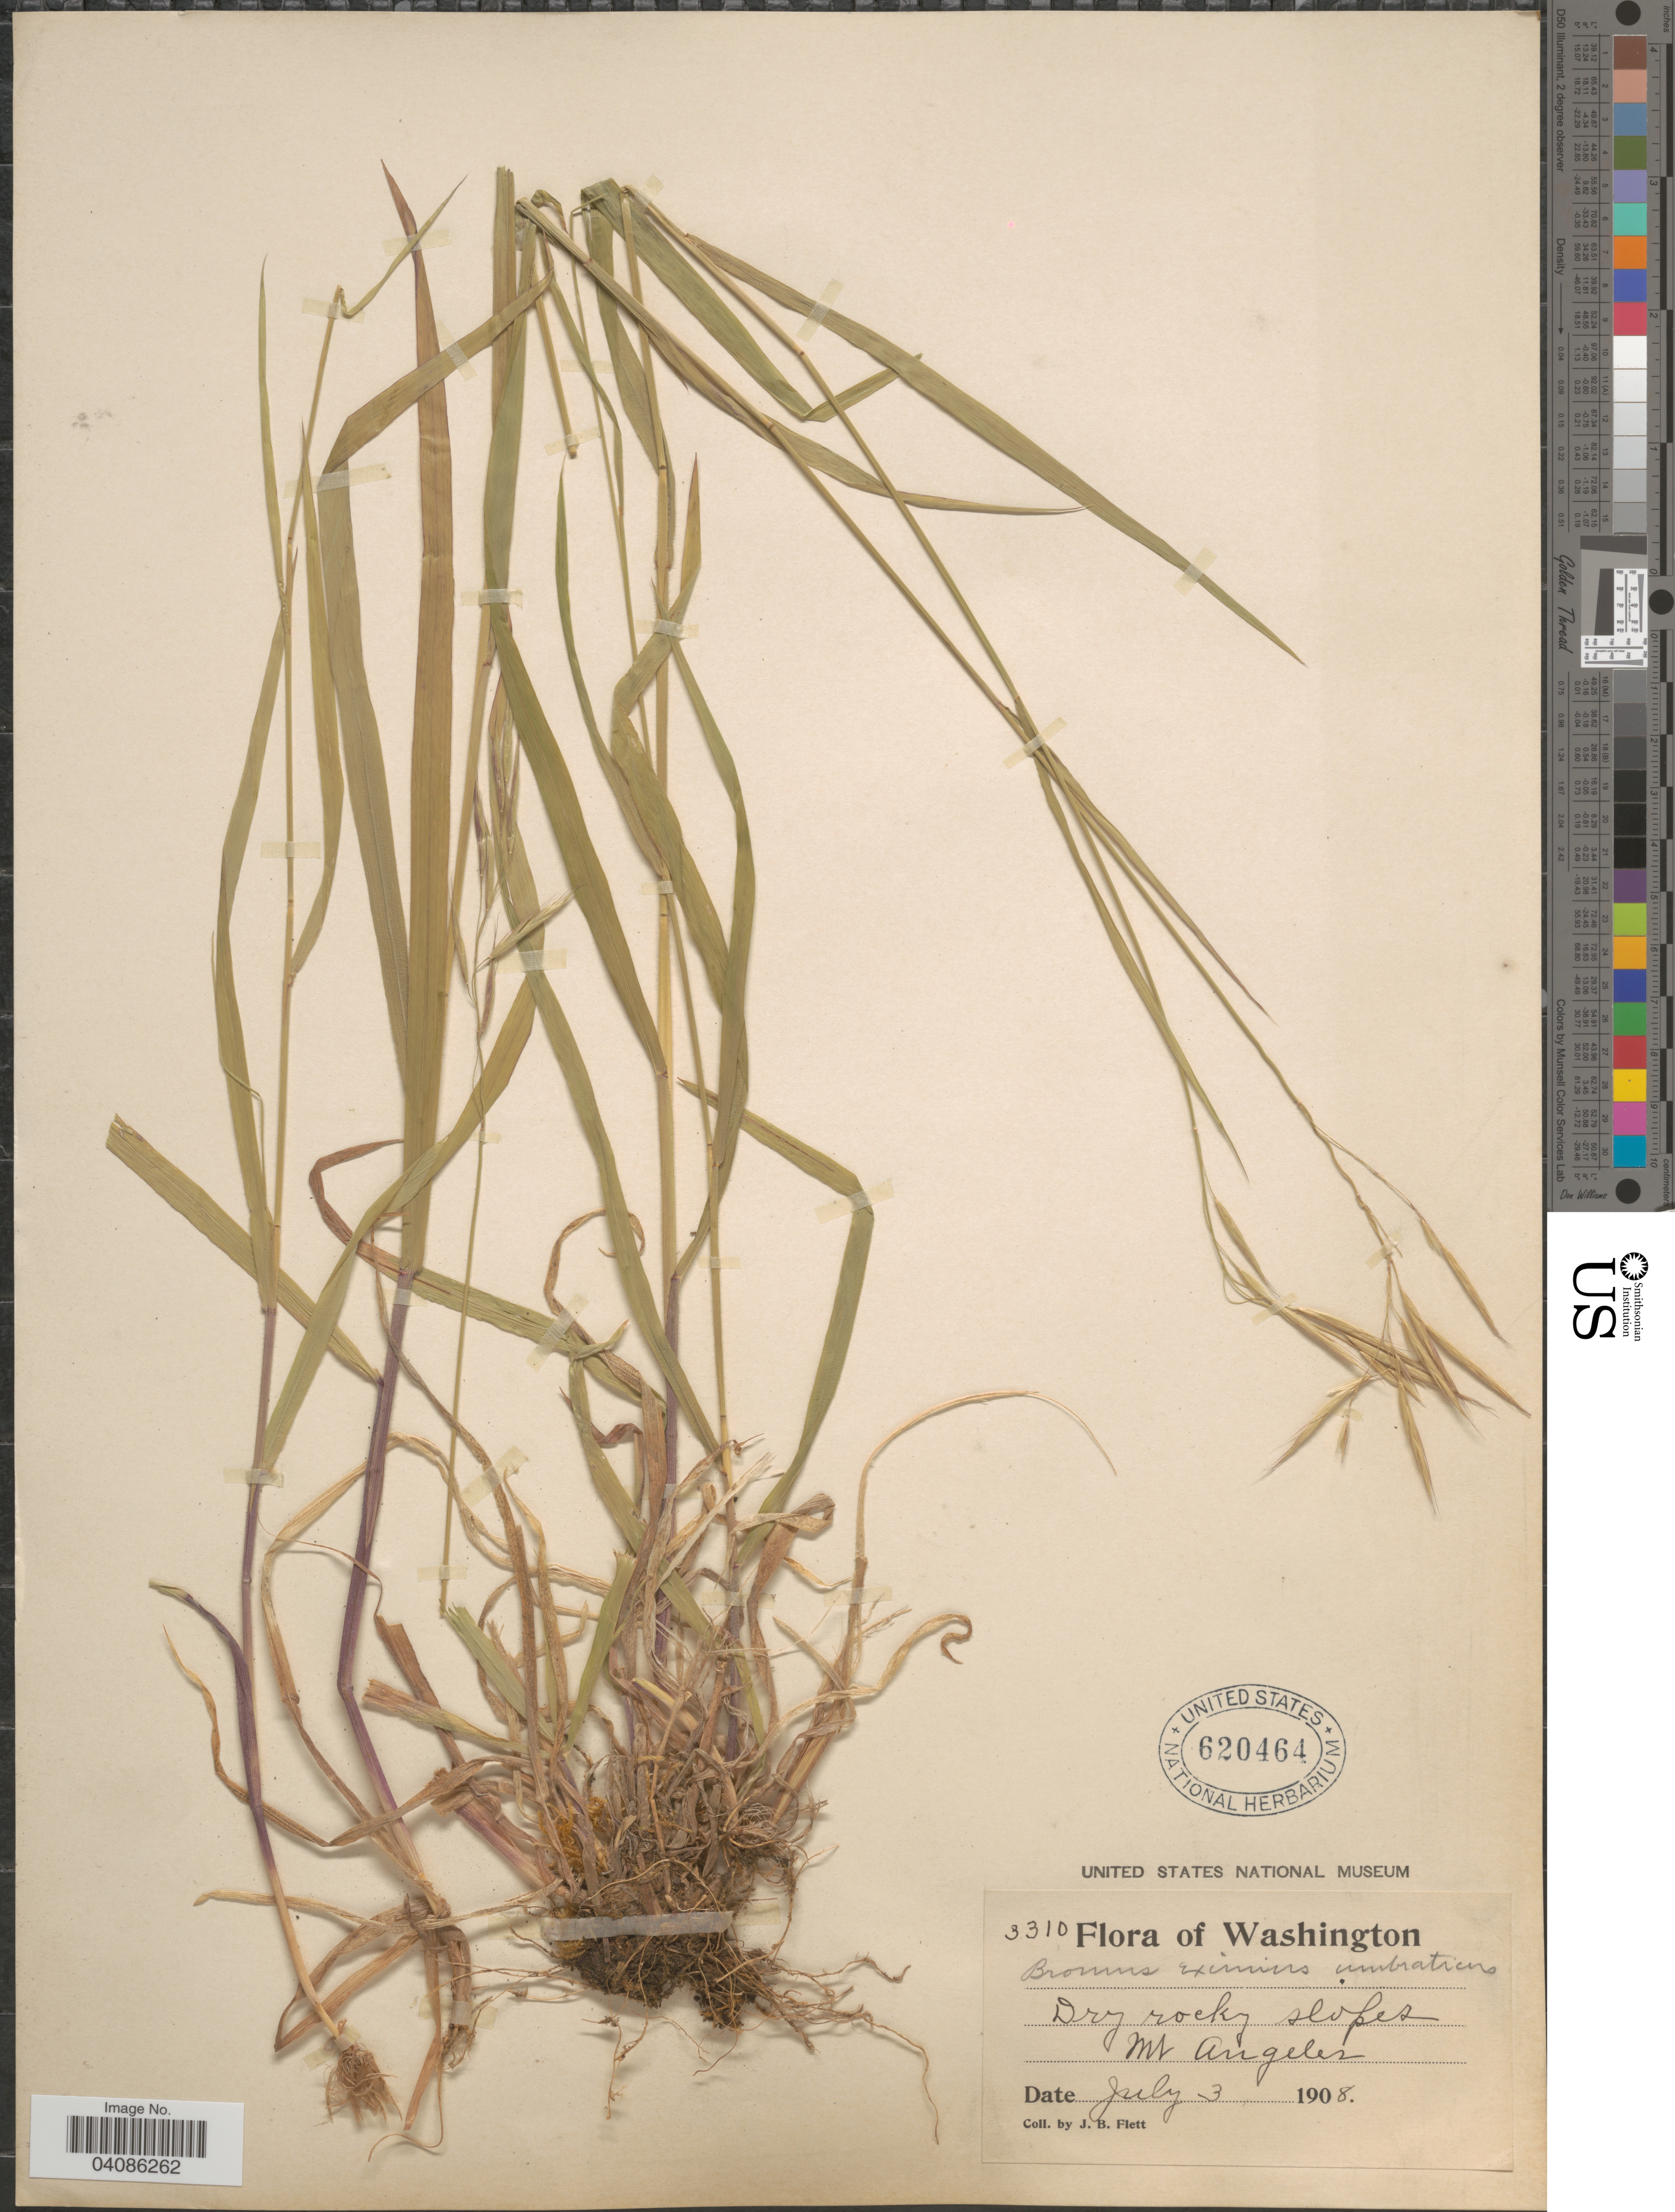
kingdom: Plantae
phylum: Tracheophyta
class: Liliopsida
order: Poales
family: Poaceae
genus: Bromus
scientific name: Bromus texensis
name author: (Shear) Hitchc.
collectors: J. Flett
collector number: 3310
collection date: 1908-07-03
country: United States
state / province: Washington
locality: Dry rocky slopes. Mt Angeles.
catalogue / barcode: US 620464